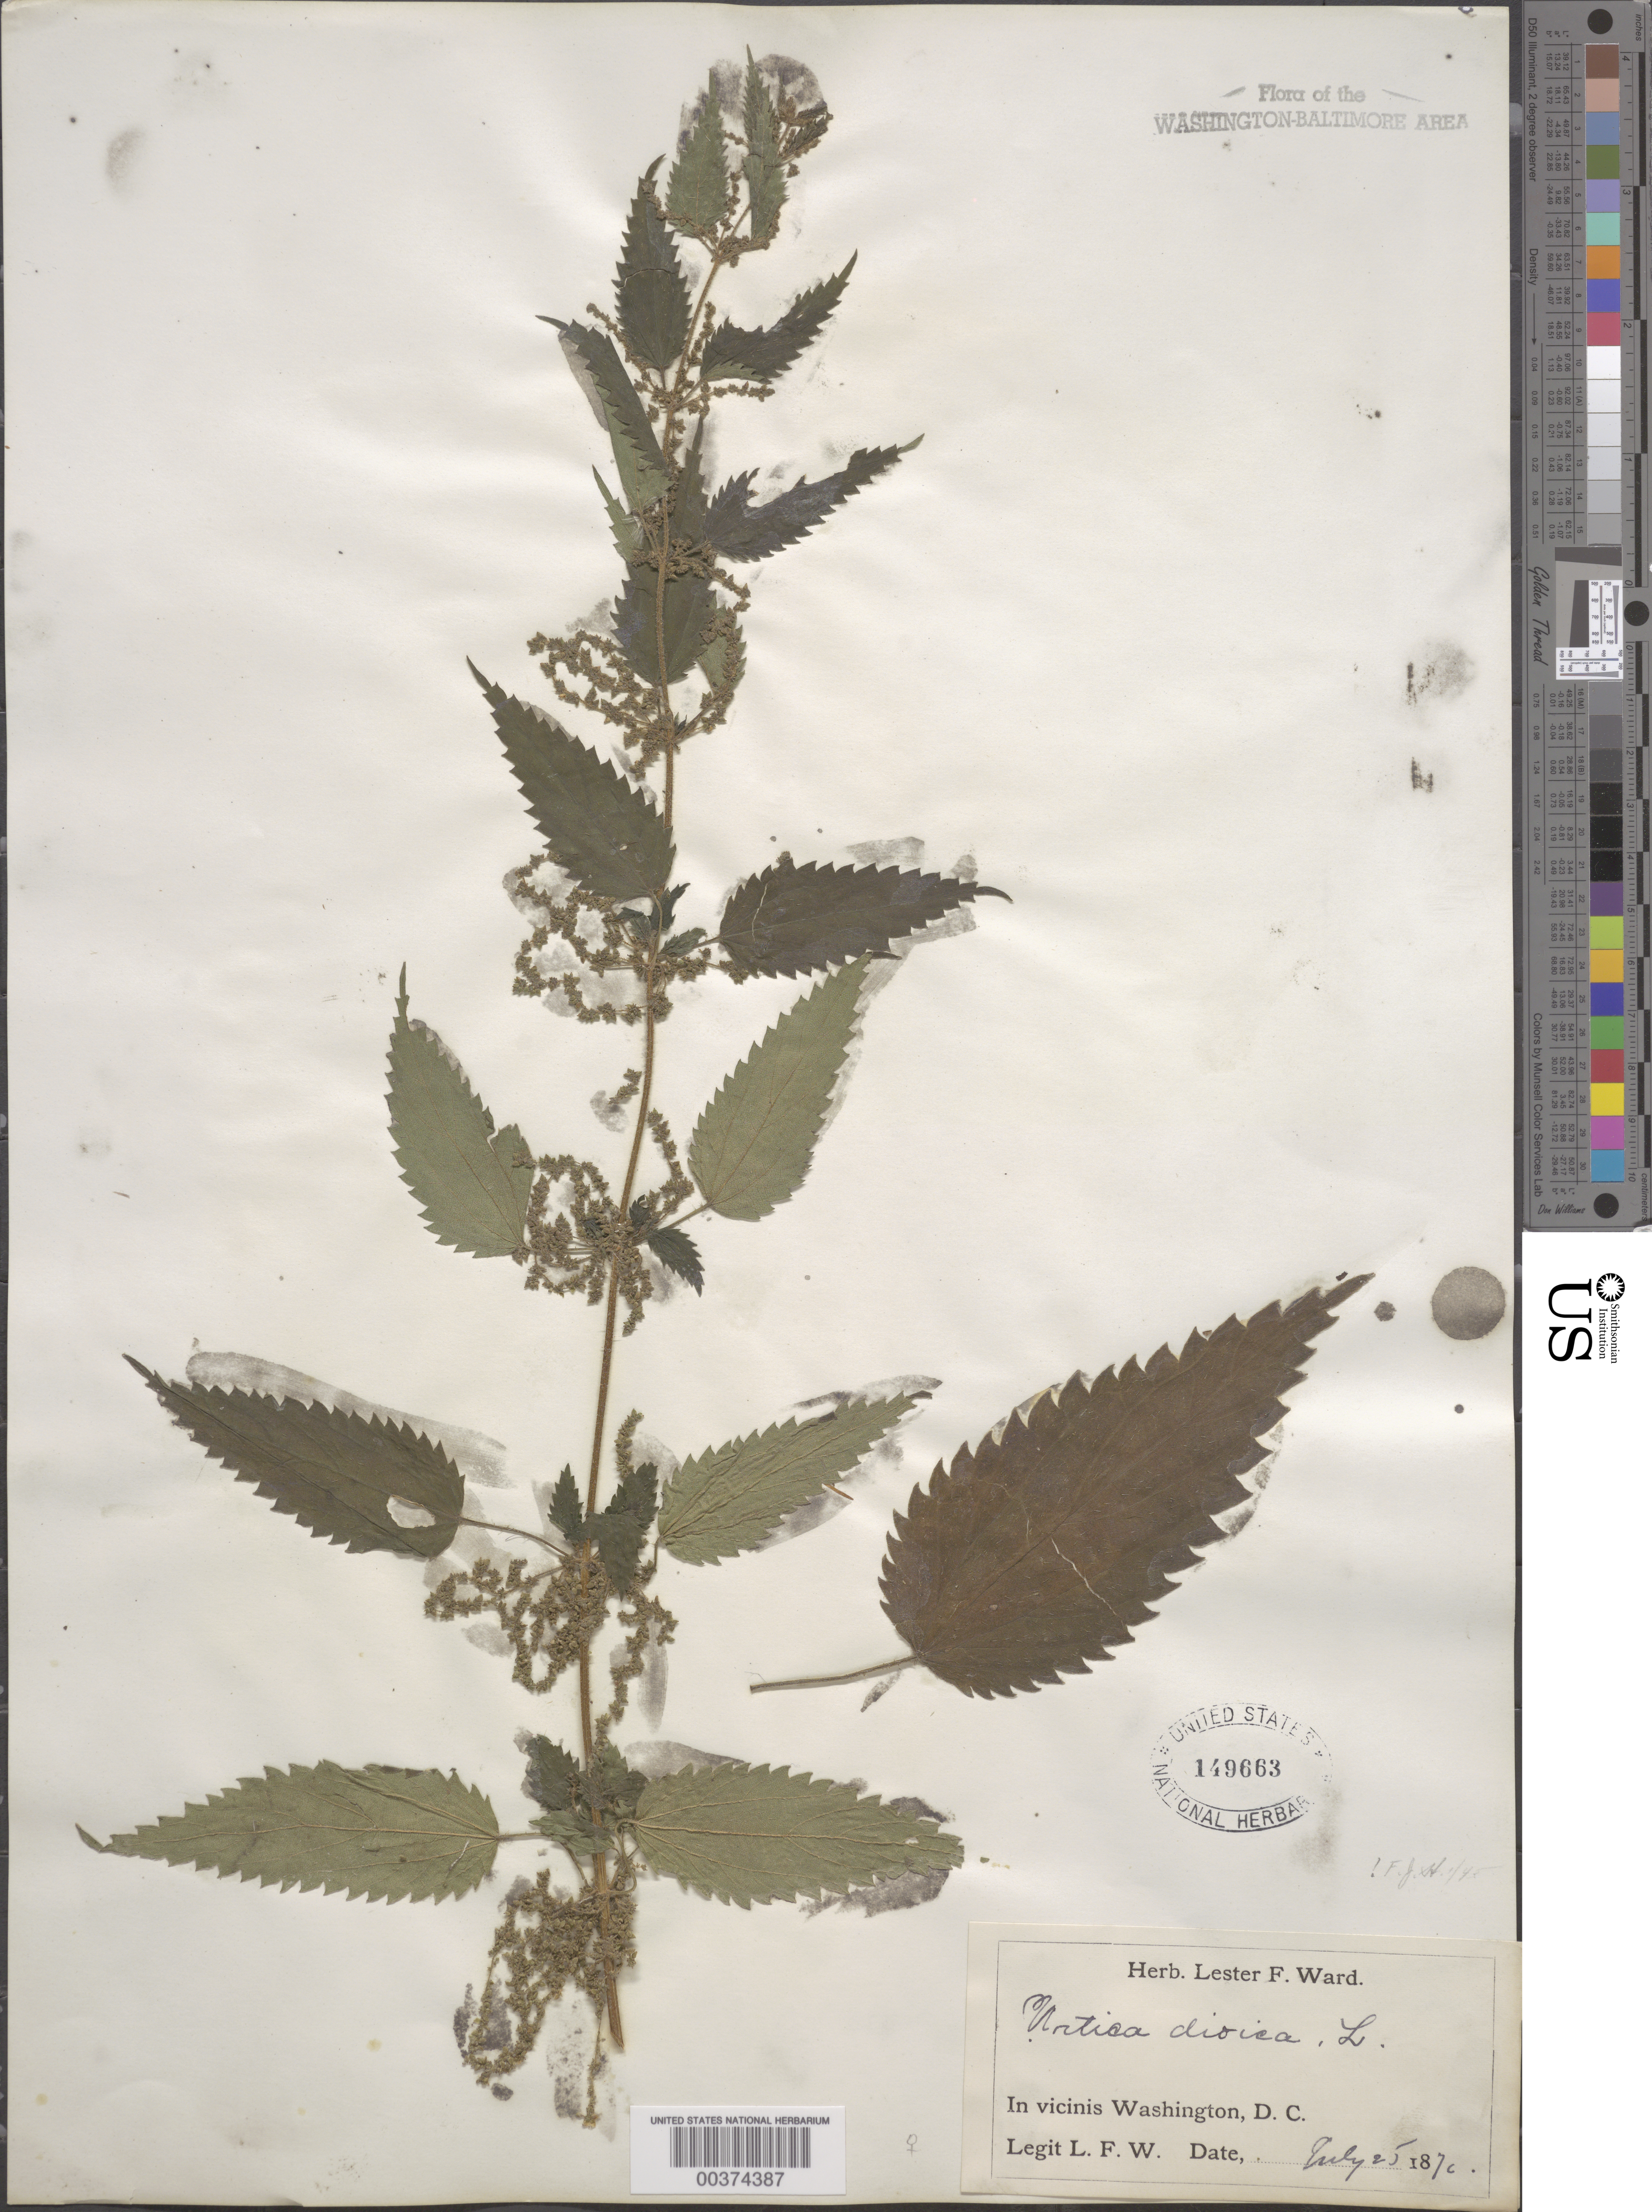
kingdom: Plantae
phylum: Tracheophyta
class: Magnoliopsida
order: Rosales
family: Urticaceae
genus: Urtica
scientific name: Urtica dioica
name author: L.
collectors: L. F. Ward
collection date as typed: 25 Jul 1876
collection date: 1876-07-25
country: United States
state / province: District of Columbia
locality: Washington DC area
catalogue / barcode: US 149663